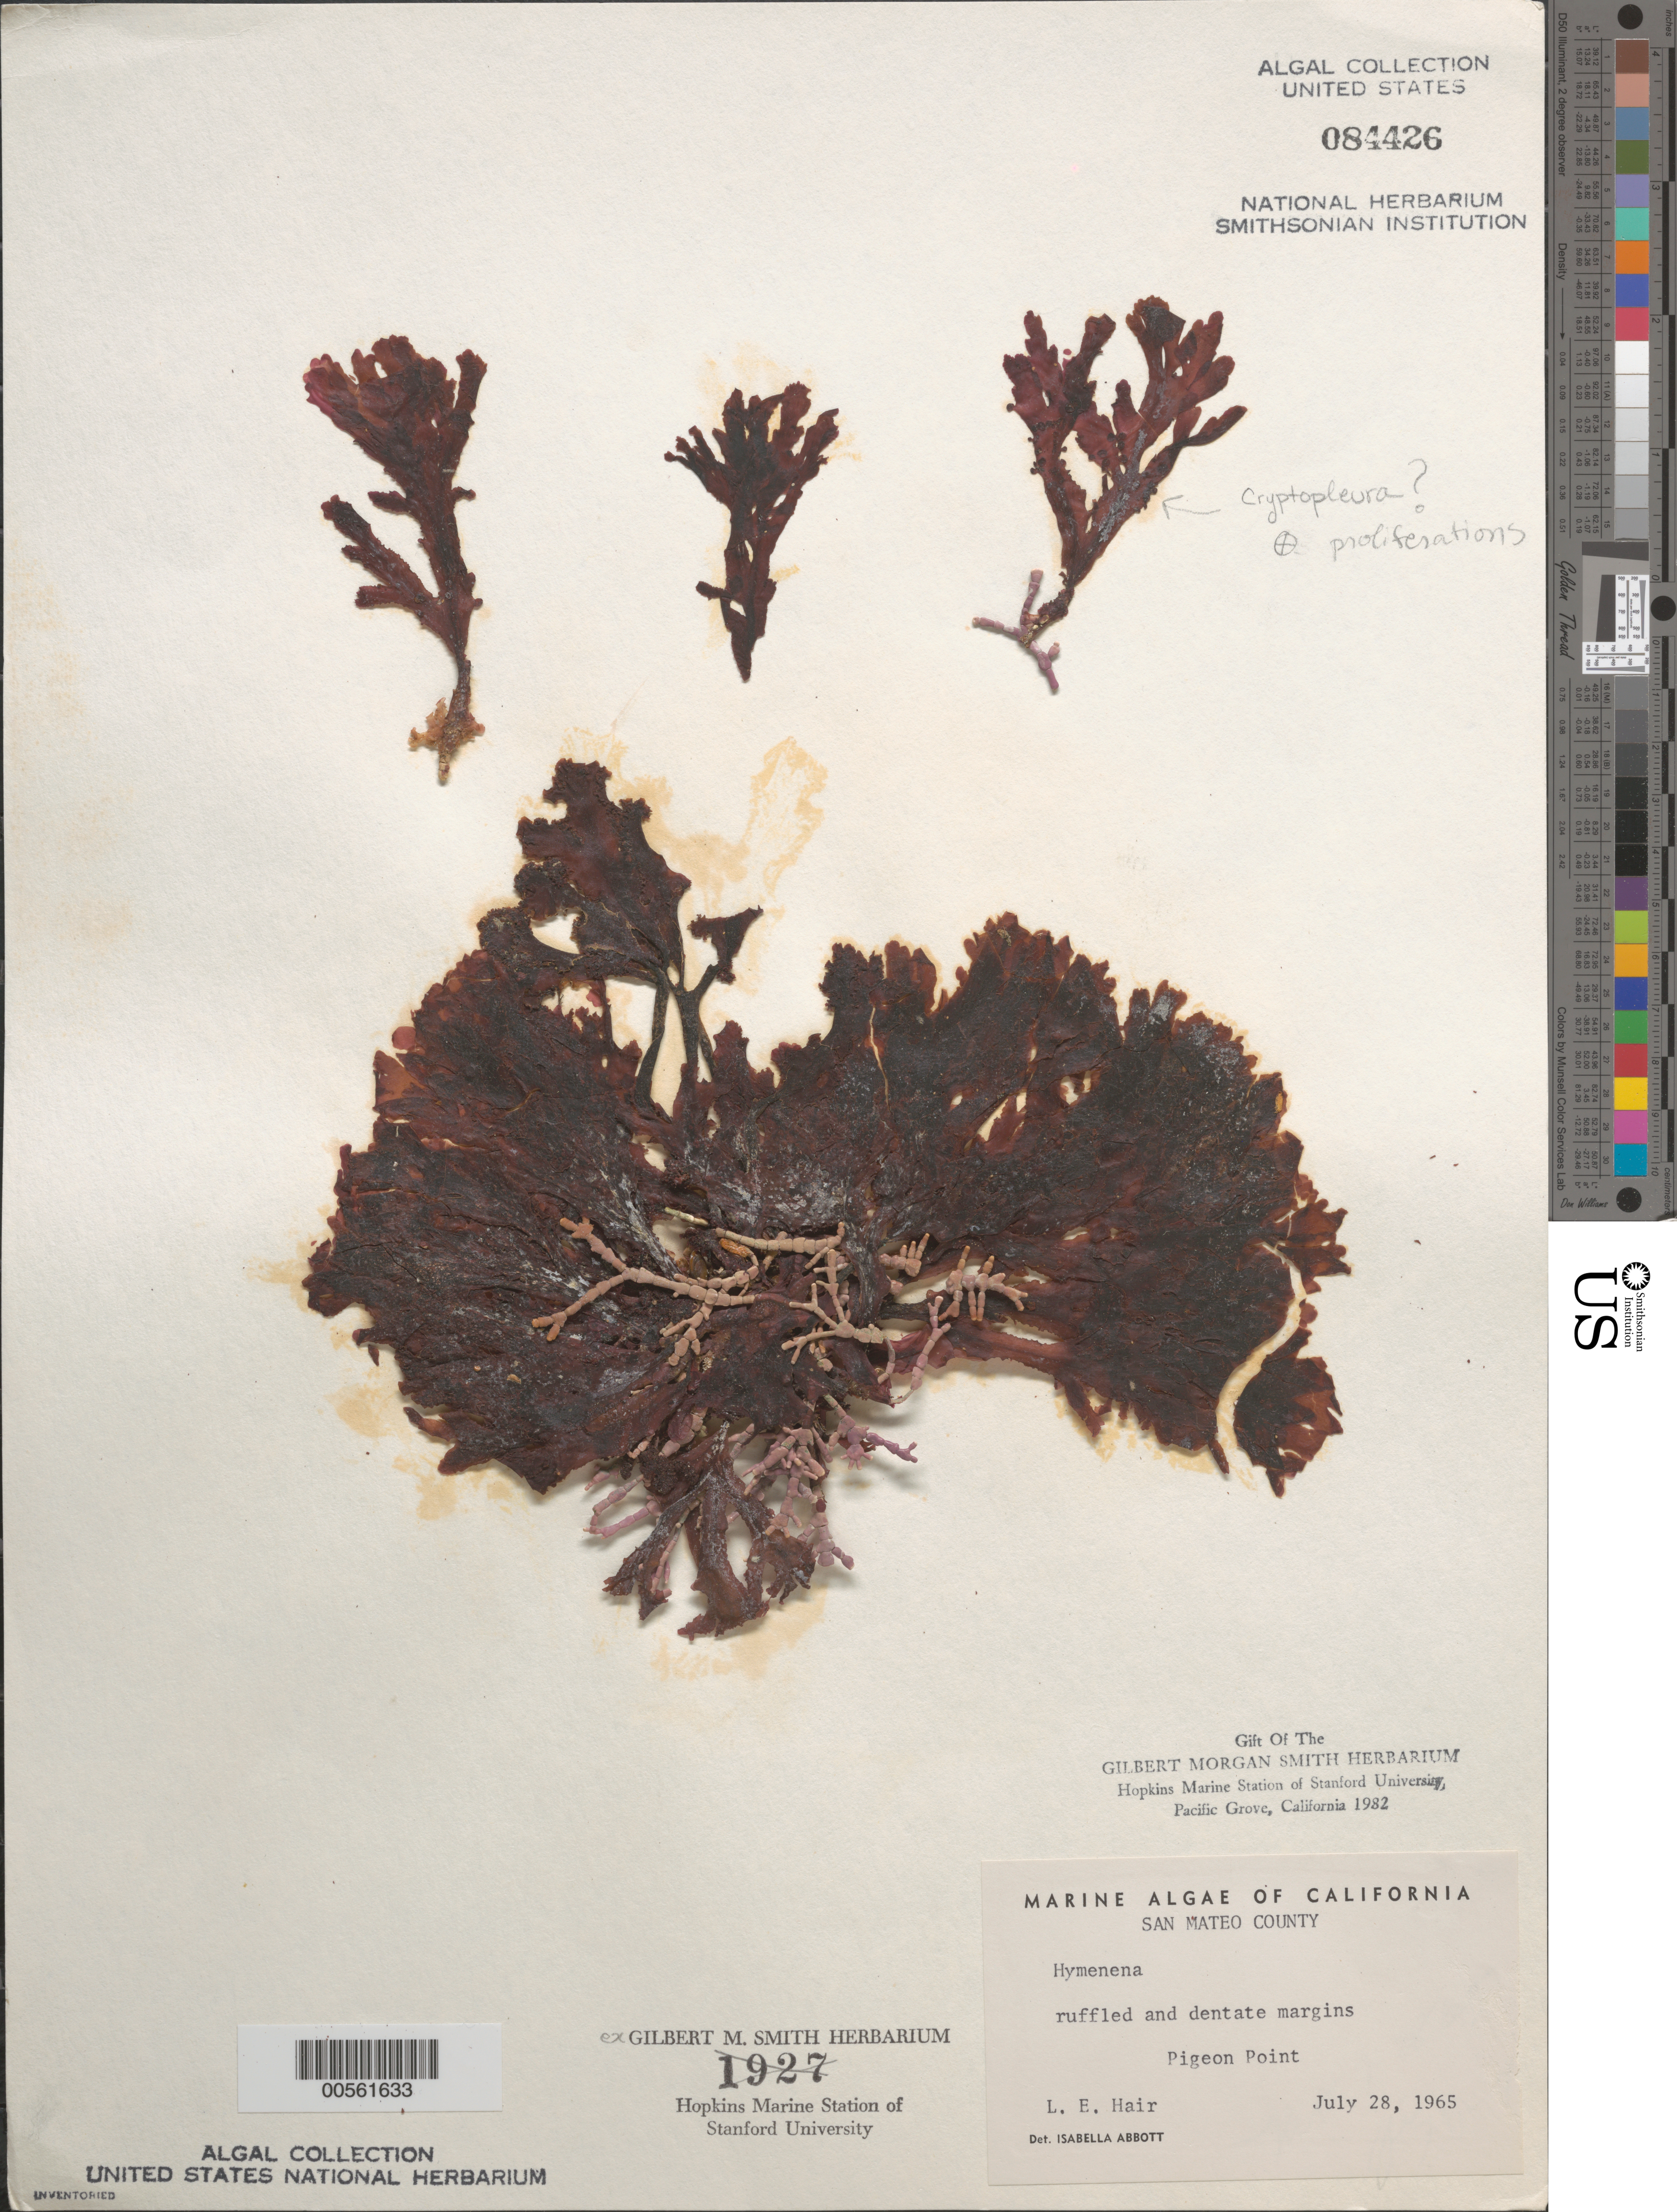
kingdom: Plantae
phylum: Rhodophyta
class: Florideophyceae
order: Ceramiales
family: Delesseriaceae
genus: Hymenena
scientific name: Hymenena sp.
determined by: Abbott, Isabella A.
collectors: L. Hair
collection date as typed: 28 Jul 1965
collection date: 1965-07-28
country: United States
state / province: California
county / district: San Mateo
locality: Pigeon Point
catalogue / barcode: US 84426